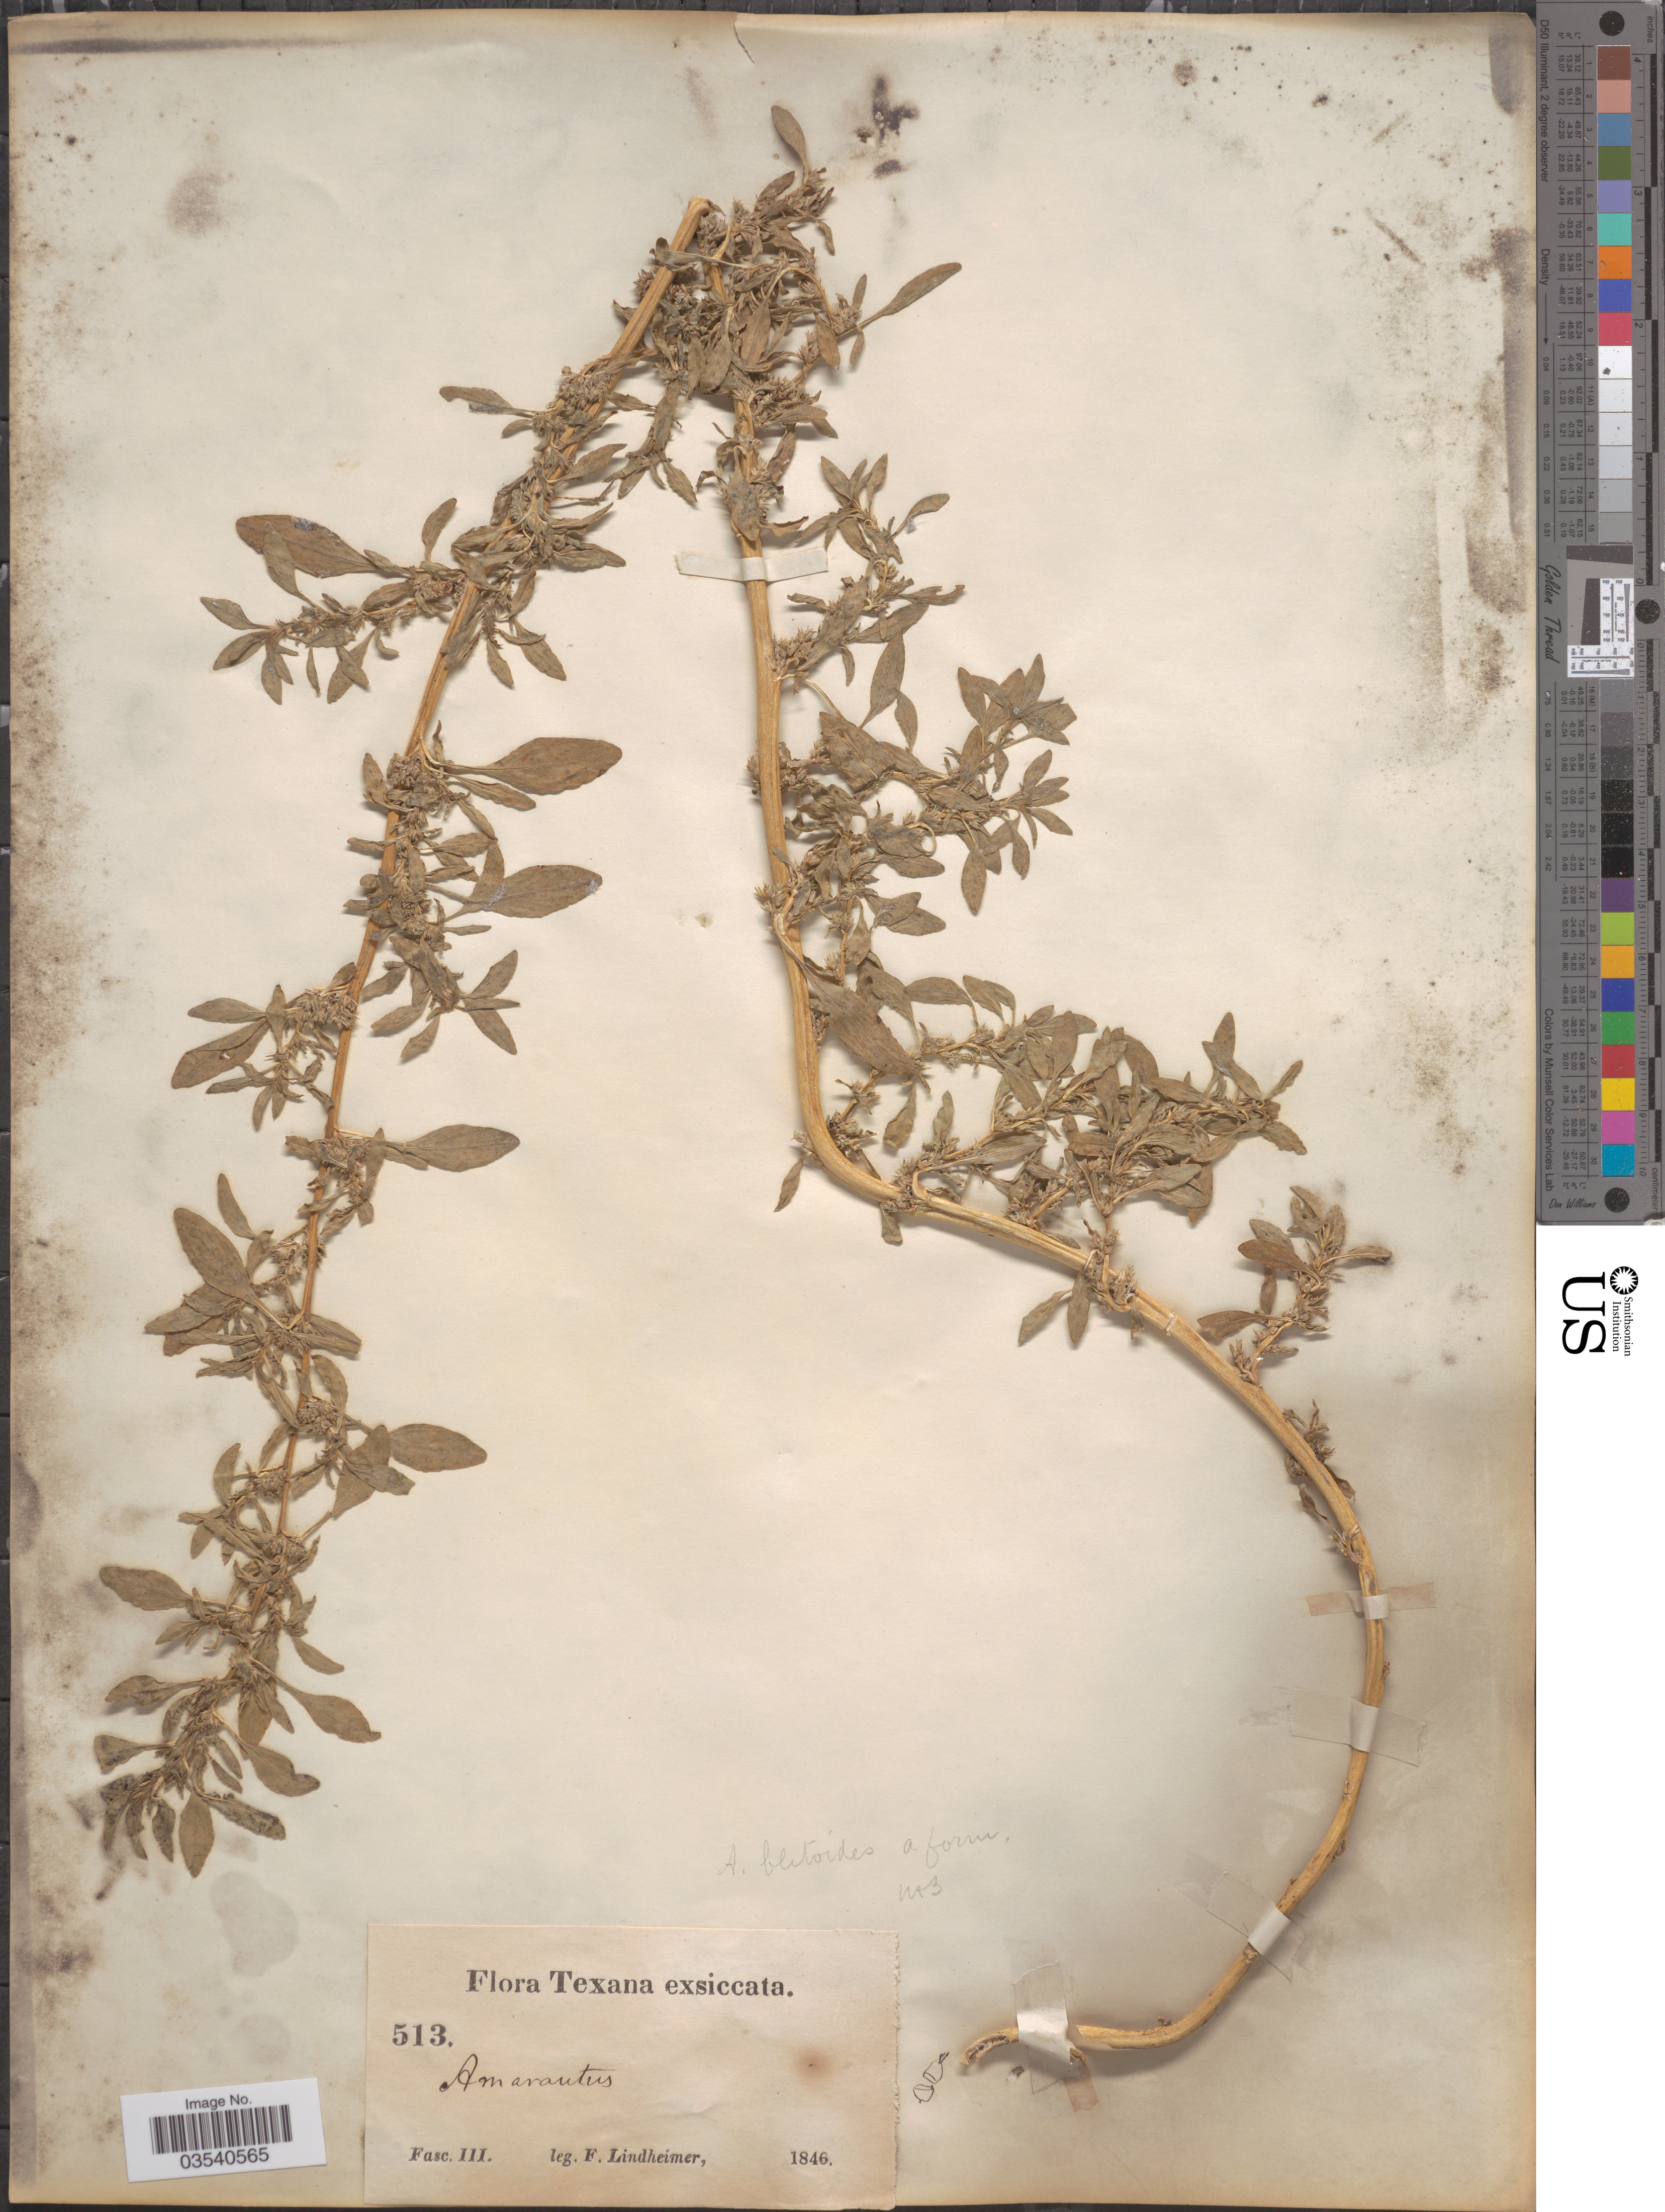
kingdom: Plantae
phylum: Tracheophyta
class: Magnoliopsida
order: Caryophyllales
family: Amaranthaceae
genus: Amaranthus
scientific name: Amaranthus graecizans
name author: L.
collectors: F. Lindheimer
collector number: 513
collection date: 1846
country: United States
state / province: Texas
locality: Fasc. III [unsure placement].